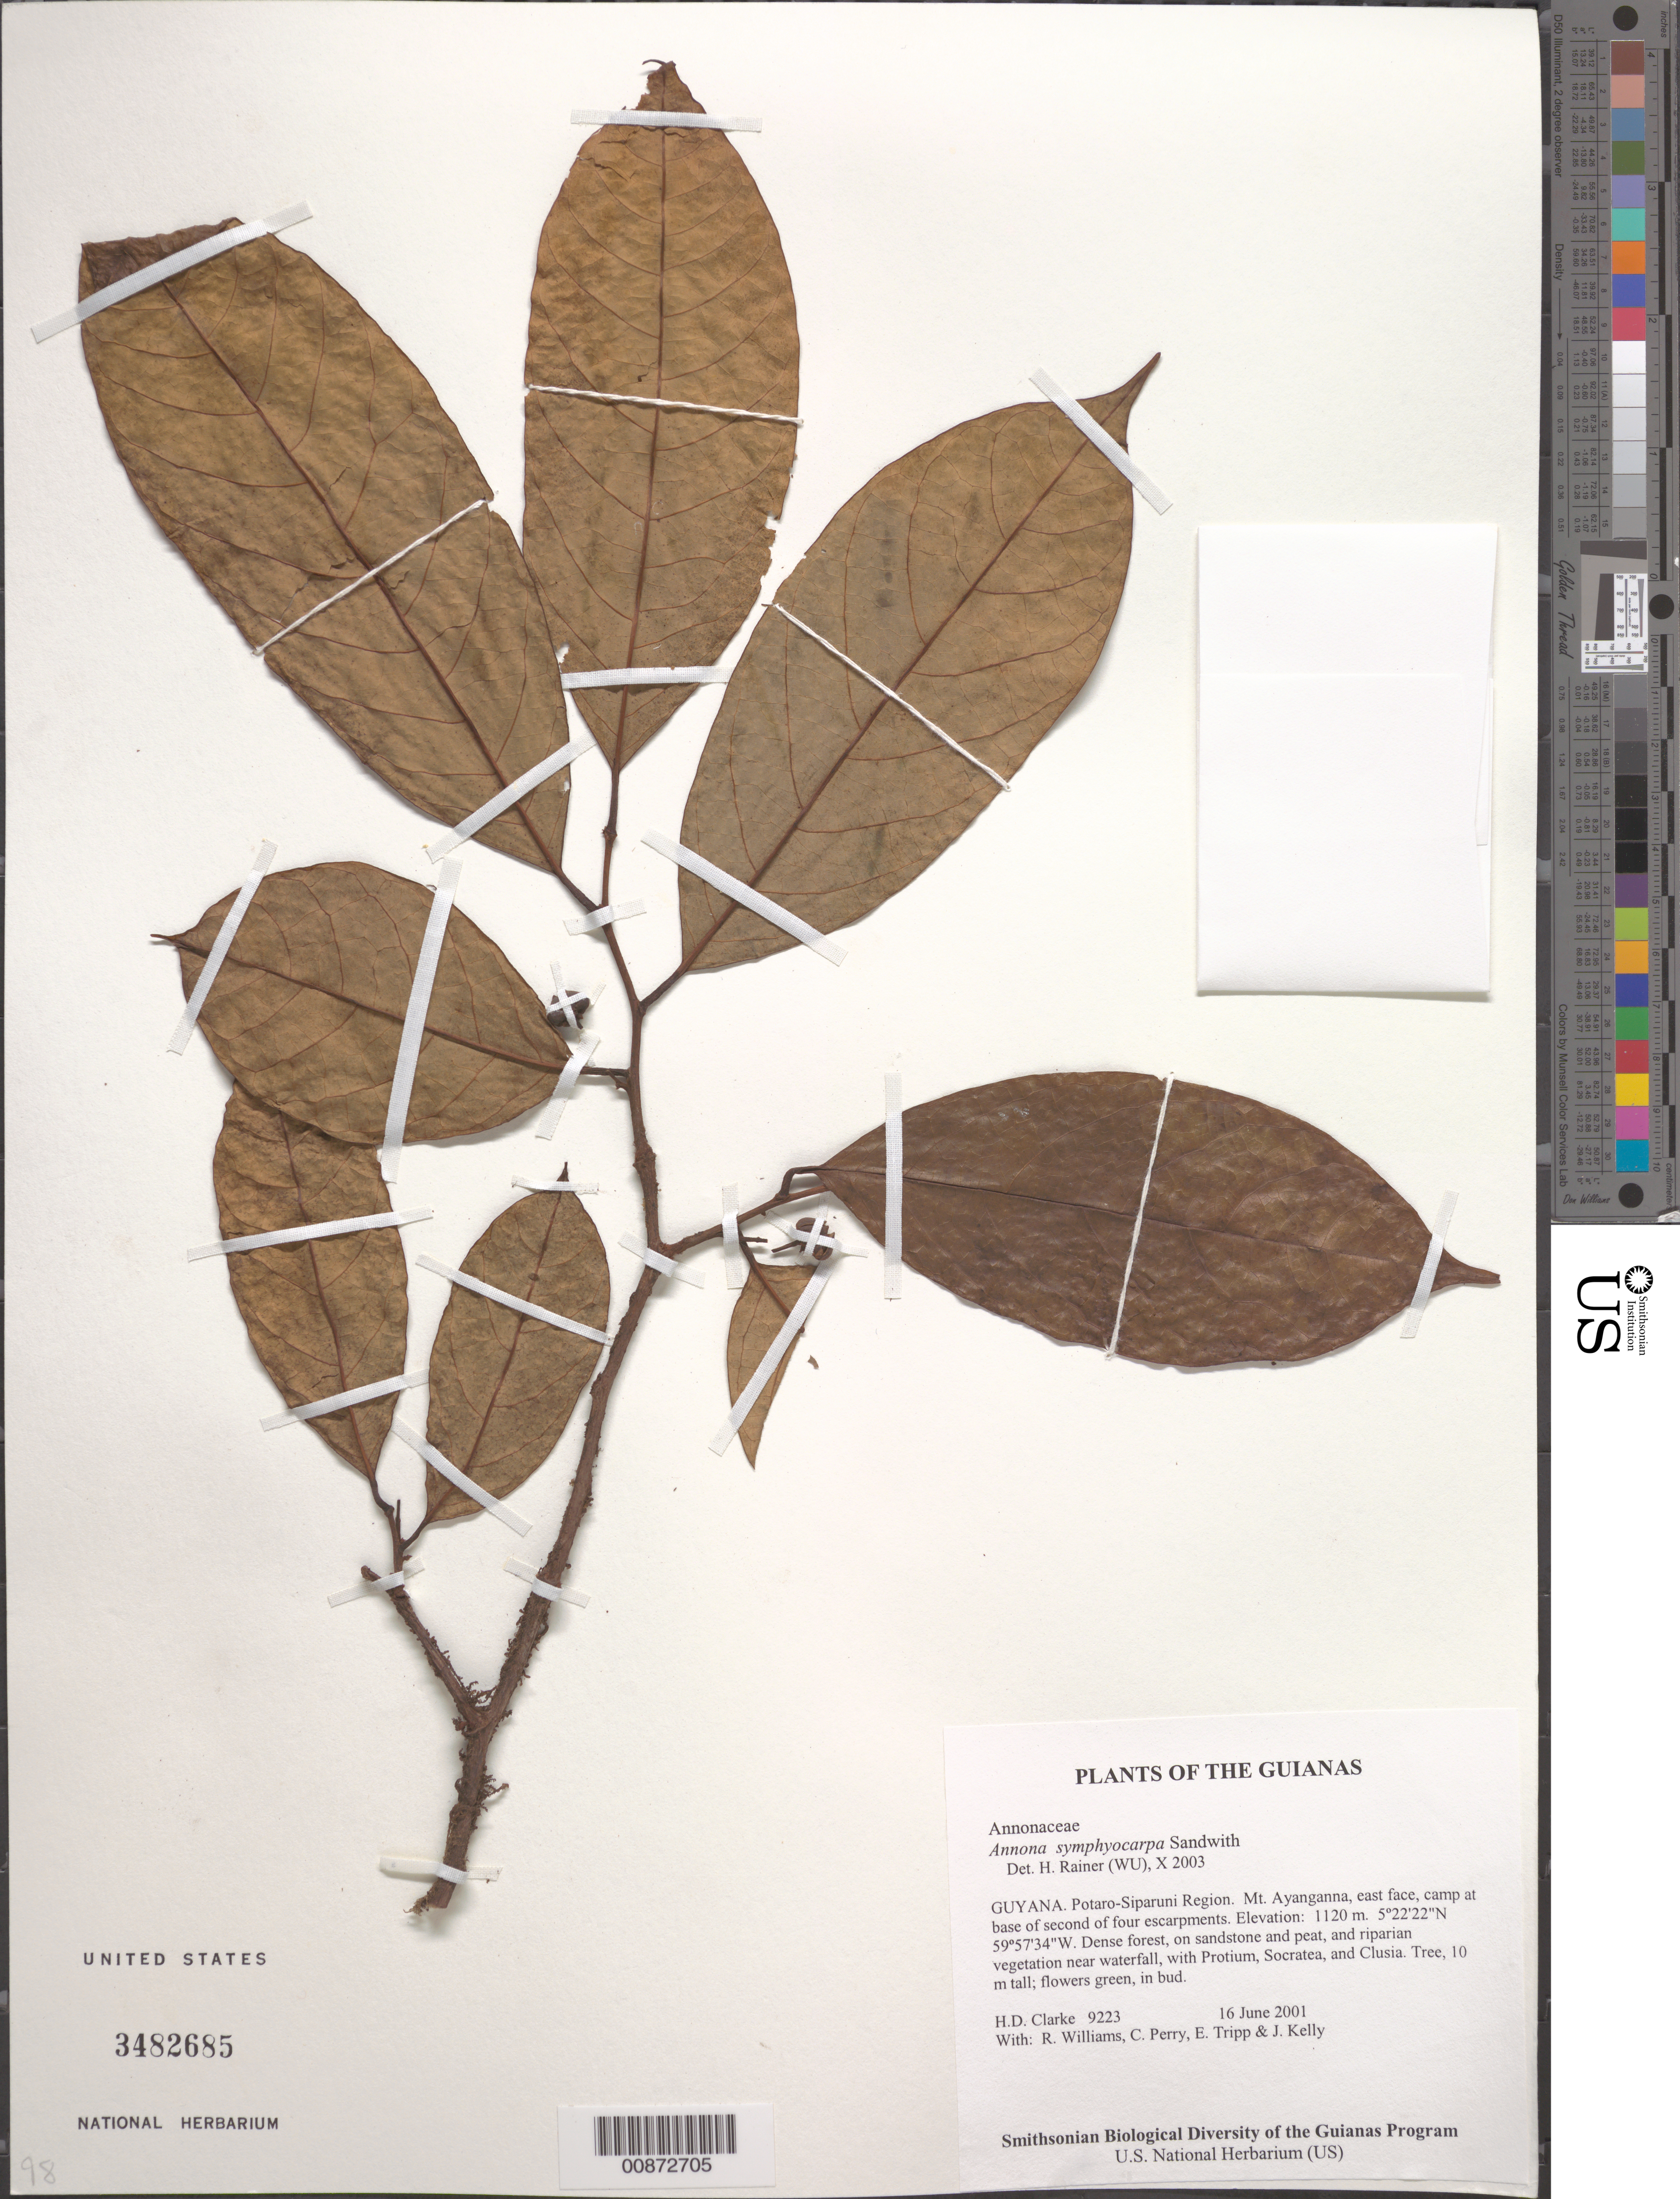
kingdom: Plantae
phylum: Tracheophyta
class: Magnoliopsida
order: Magnoliales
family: Annonaceae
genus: Annona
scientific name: Annona symphyocarpa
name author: Sandwith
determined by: Rainer, H.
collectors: H. D. Clarke, R. Williams, C. Perry, E. Tripp & J. Kelly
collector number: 9223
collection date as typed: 16 June 2001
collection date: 2001-06-16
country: Guyana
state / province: Potaro-Siparuni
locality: Mt. Ayanganna, east face, camp at base of second of four escarpments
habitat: Dense forest, on sandstone and peat, and riparian vegetation near waterfall, with Protium, Socratea, and Clusia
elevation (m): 1120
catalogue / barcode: US 3482685